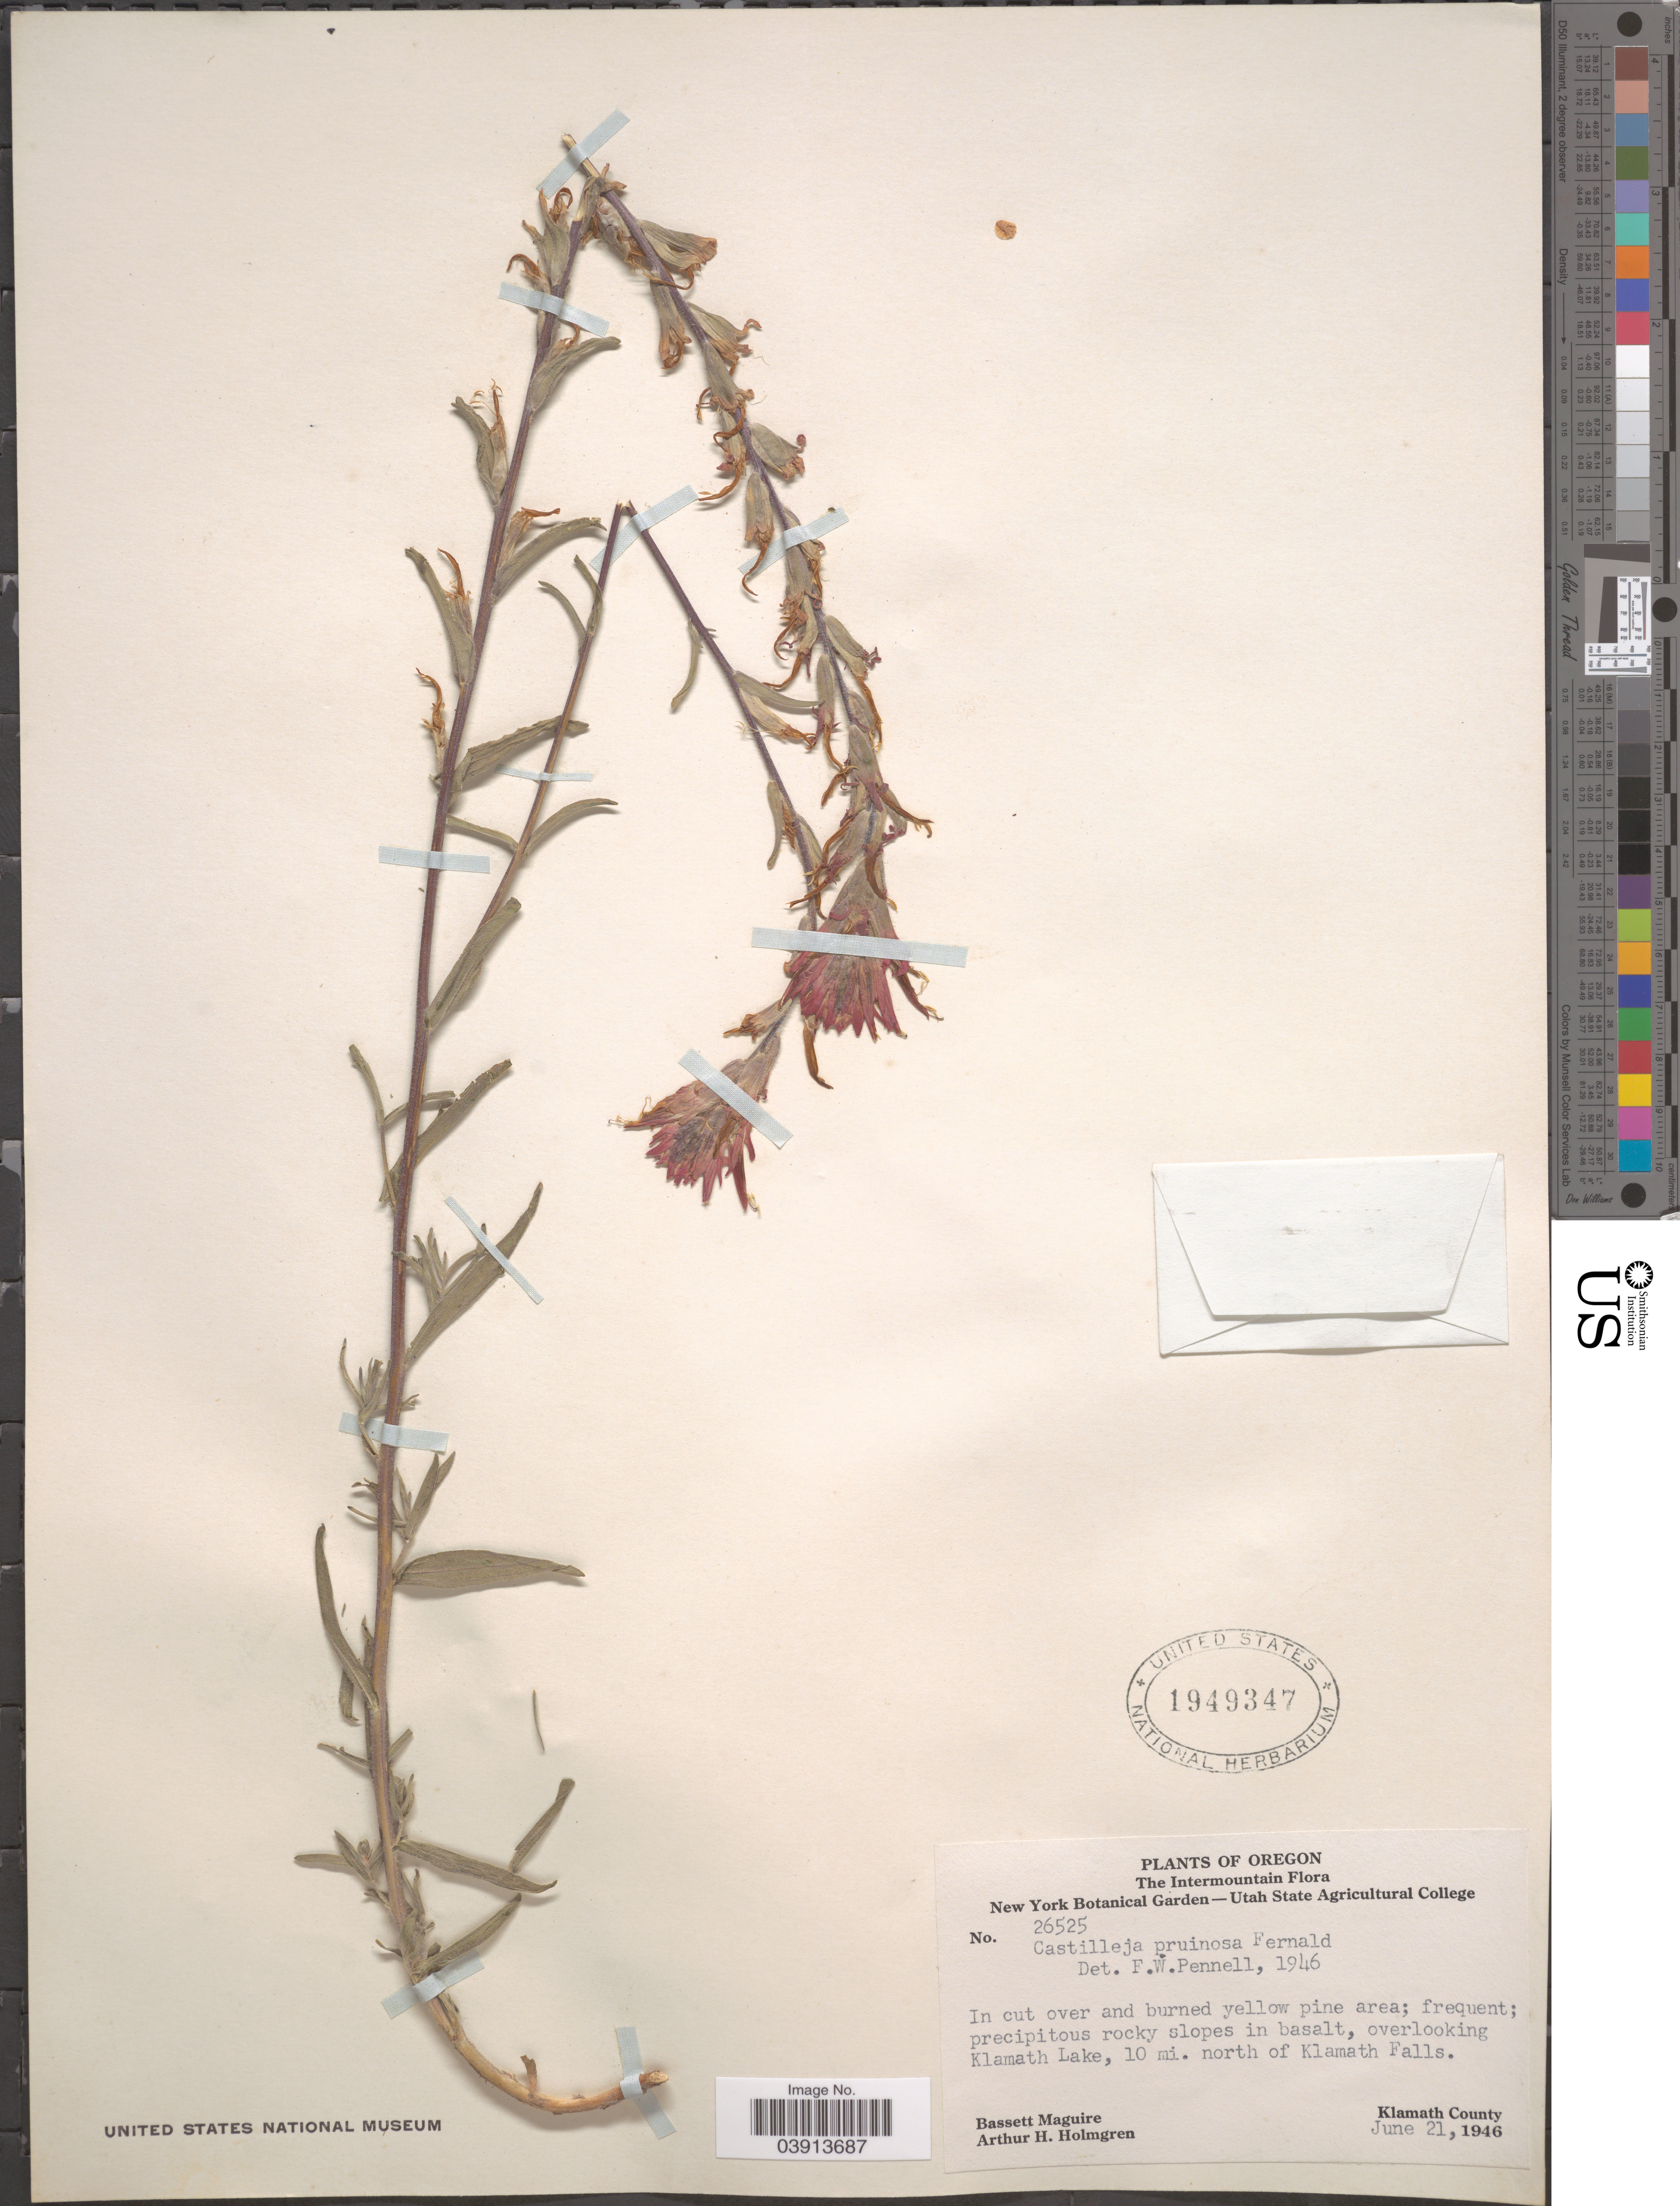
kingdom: Plantae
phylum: Tracheophyta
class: Magnoliopsida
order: Lamiales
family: Orobanchaceae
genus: Castilleja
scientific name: Castilleja pruinosa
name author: Fernald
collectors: B. Maguire & A. H. Holmgren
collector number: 26525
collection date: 1946-06-21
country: United States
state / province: Oregon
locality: Intermountain. Overlooking Klamath Lake, 10 mi. north of Klamath Falls, Klamath County.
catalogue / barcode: US 1949347